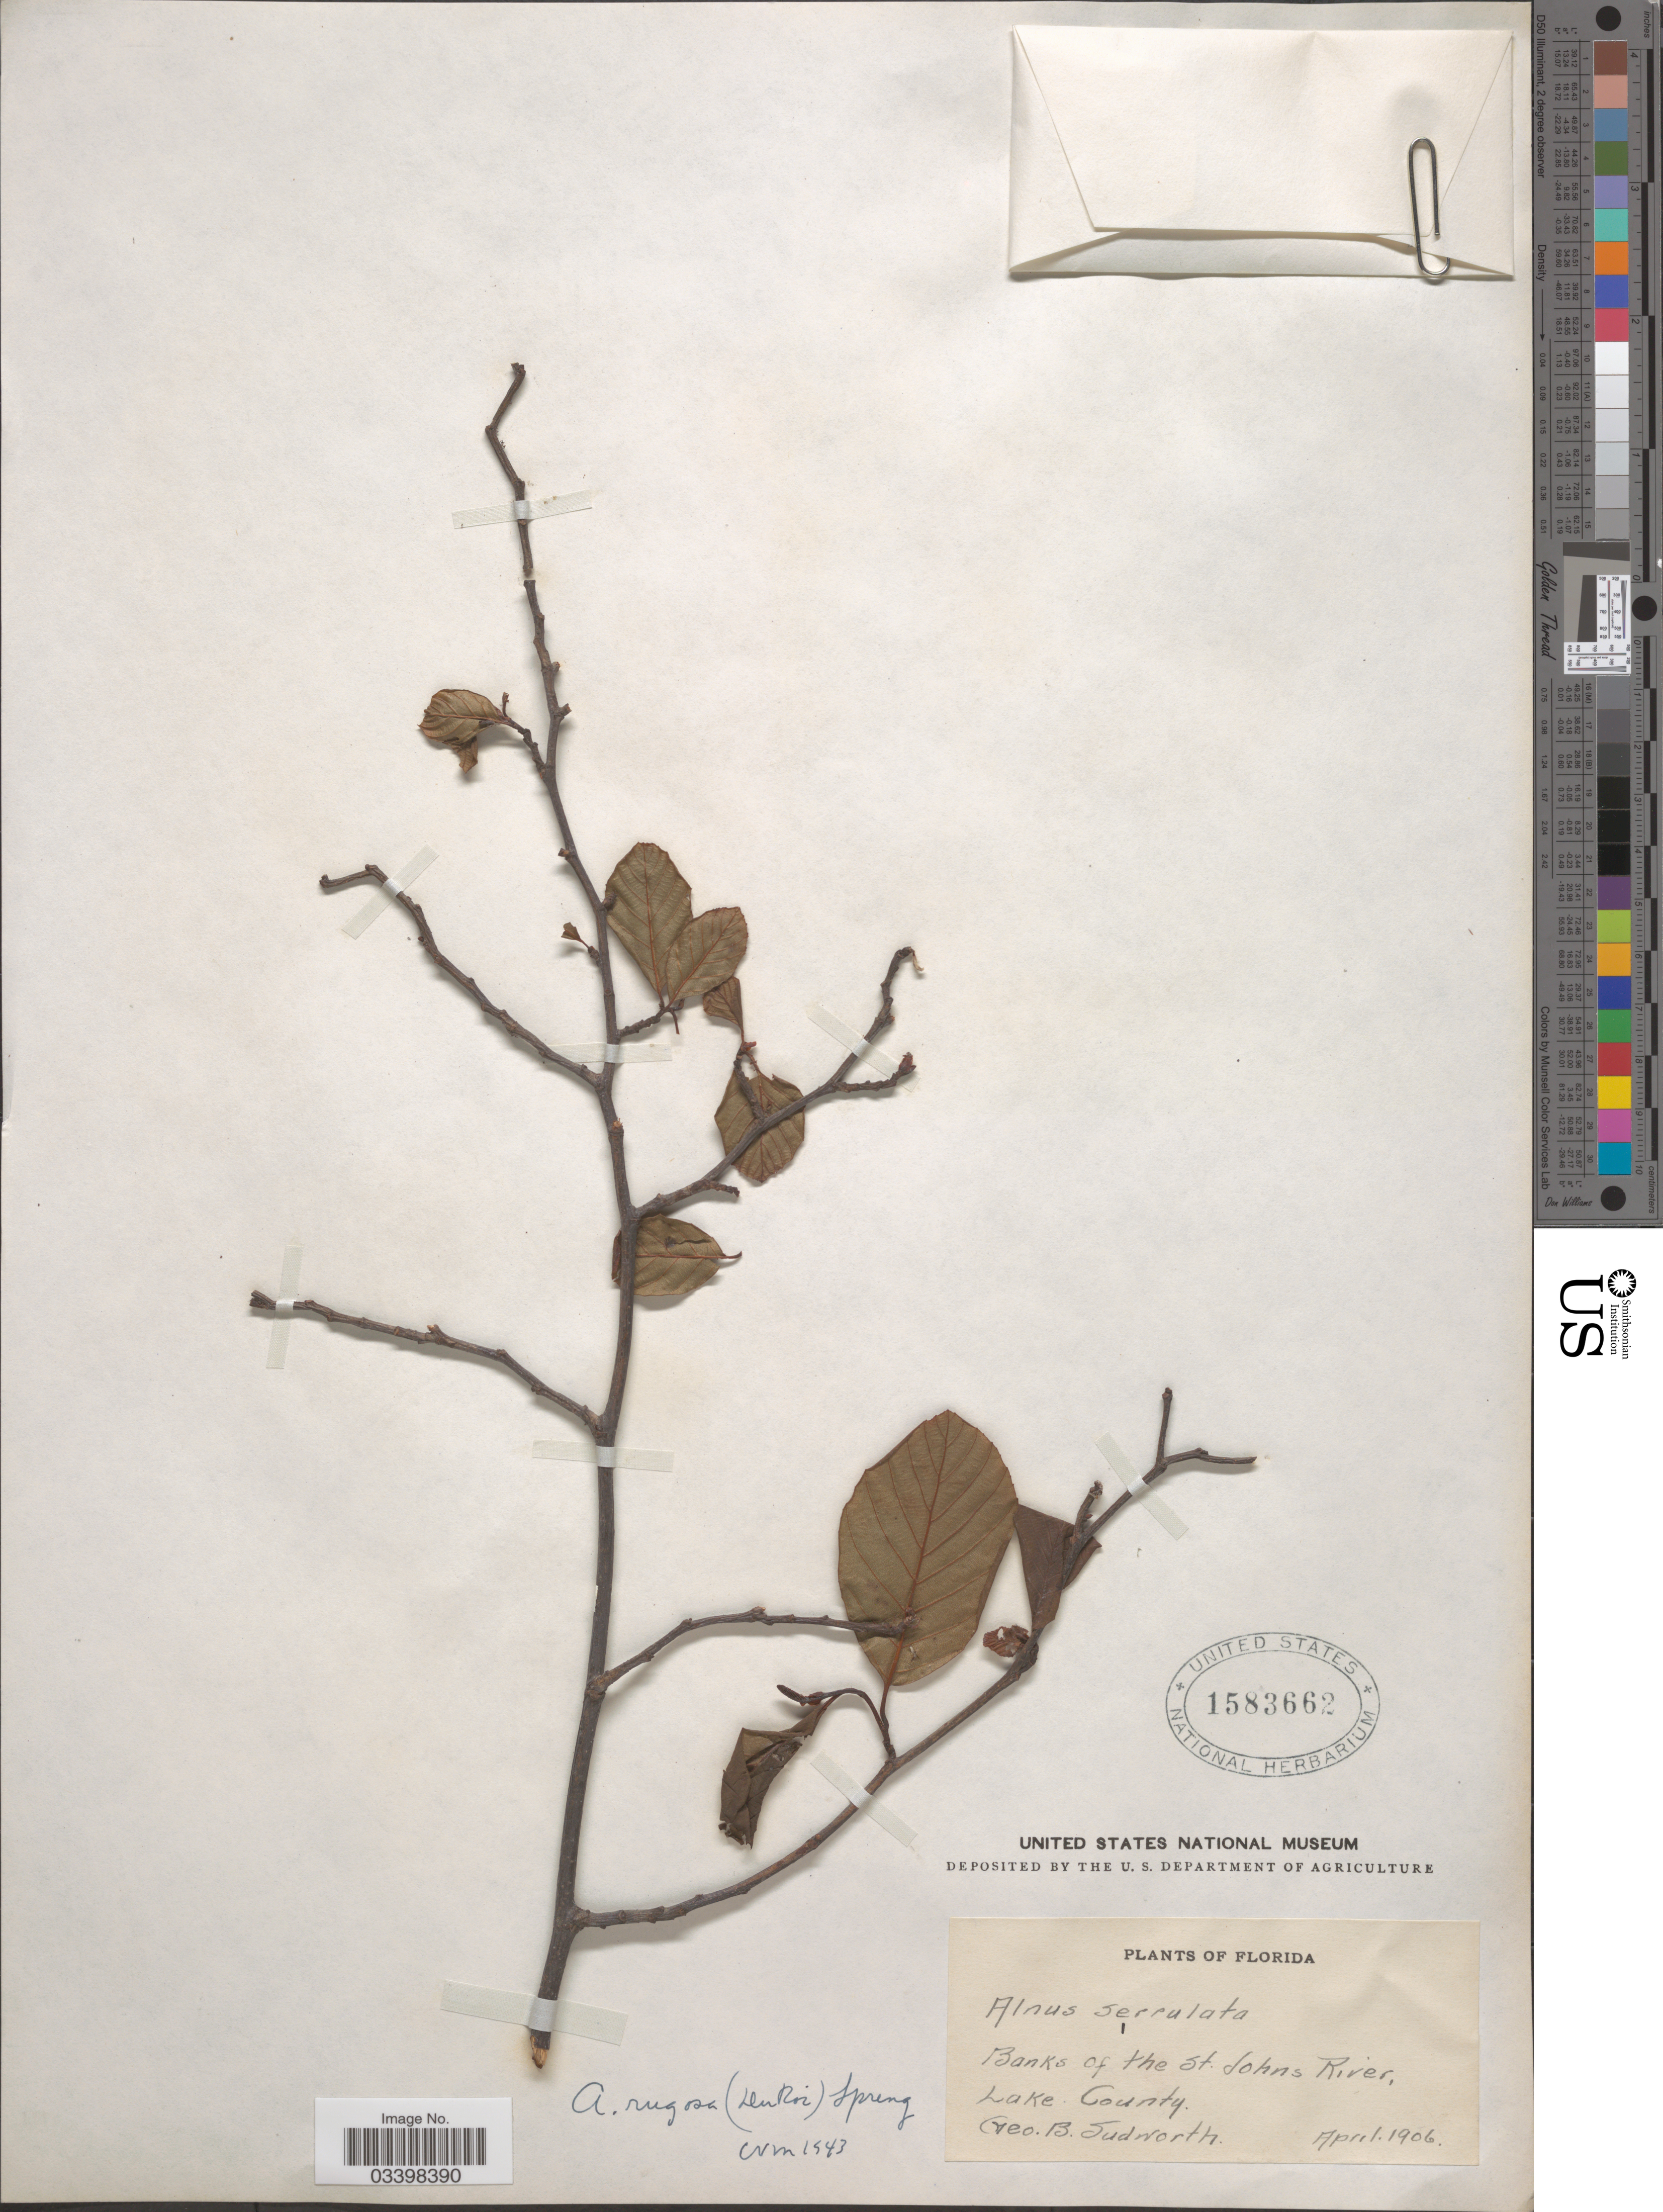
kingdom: Plantae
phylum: Tracheophyta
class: Magnoliopsida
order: Fagales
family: Betulaceae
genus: Alnus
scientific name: Alnus serrulata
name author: (Aiton) Willd.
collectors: G. B. Sudworth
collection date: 1906-04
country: United States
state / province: Florida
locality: Banks of the St. Johns River, Lake County.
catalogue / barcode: US 1583662